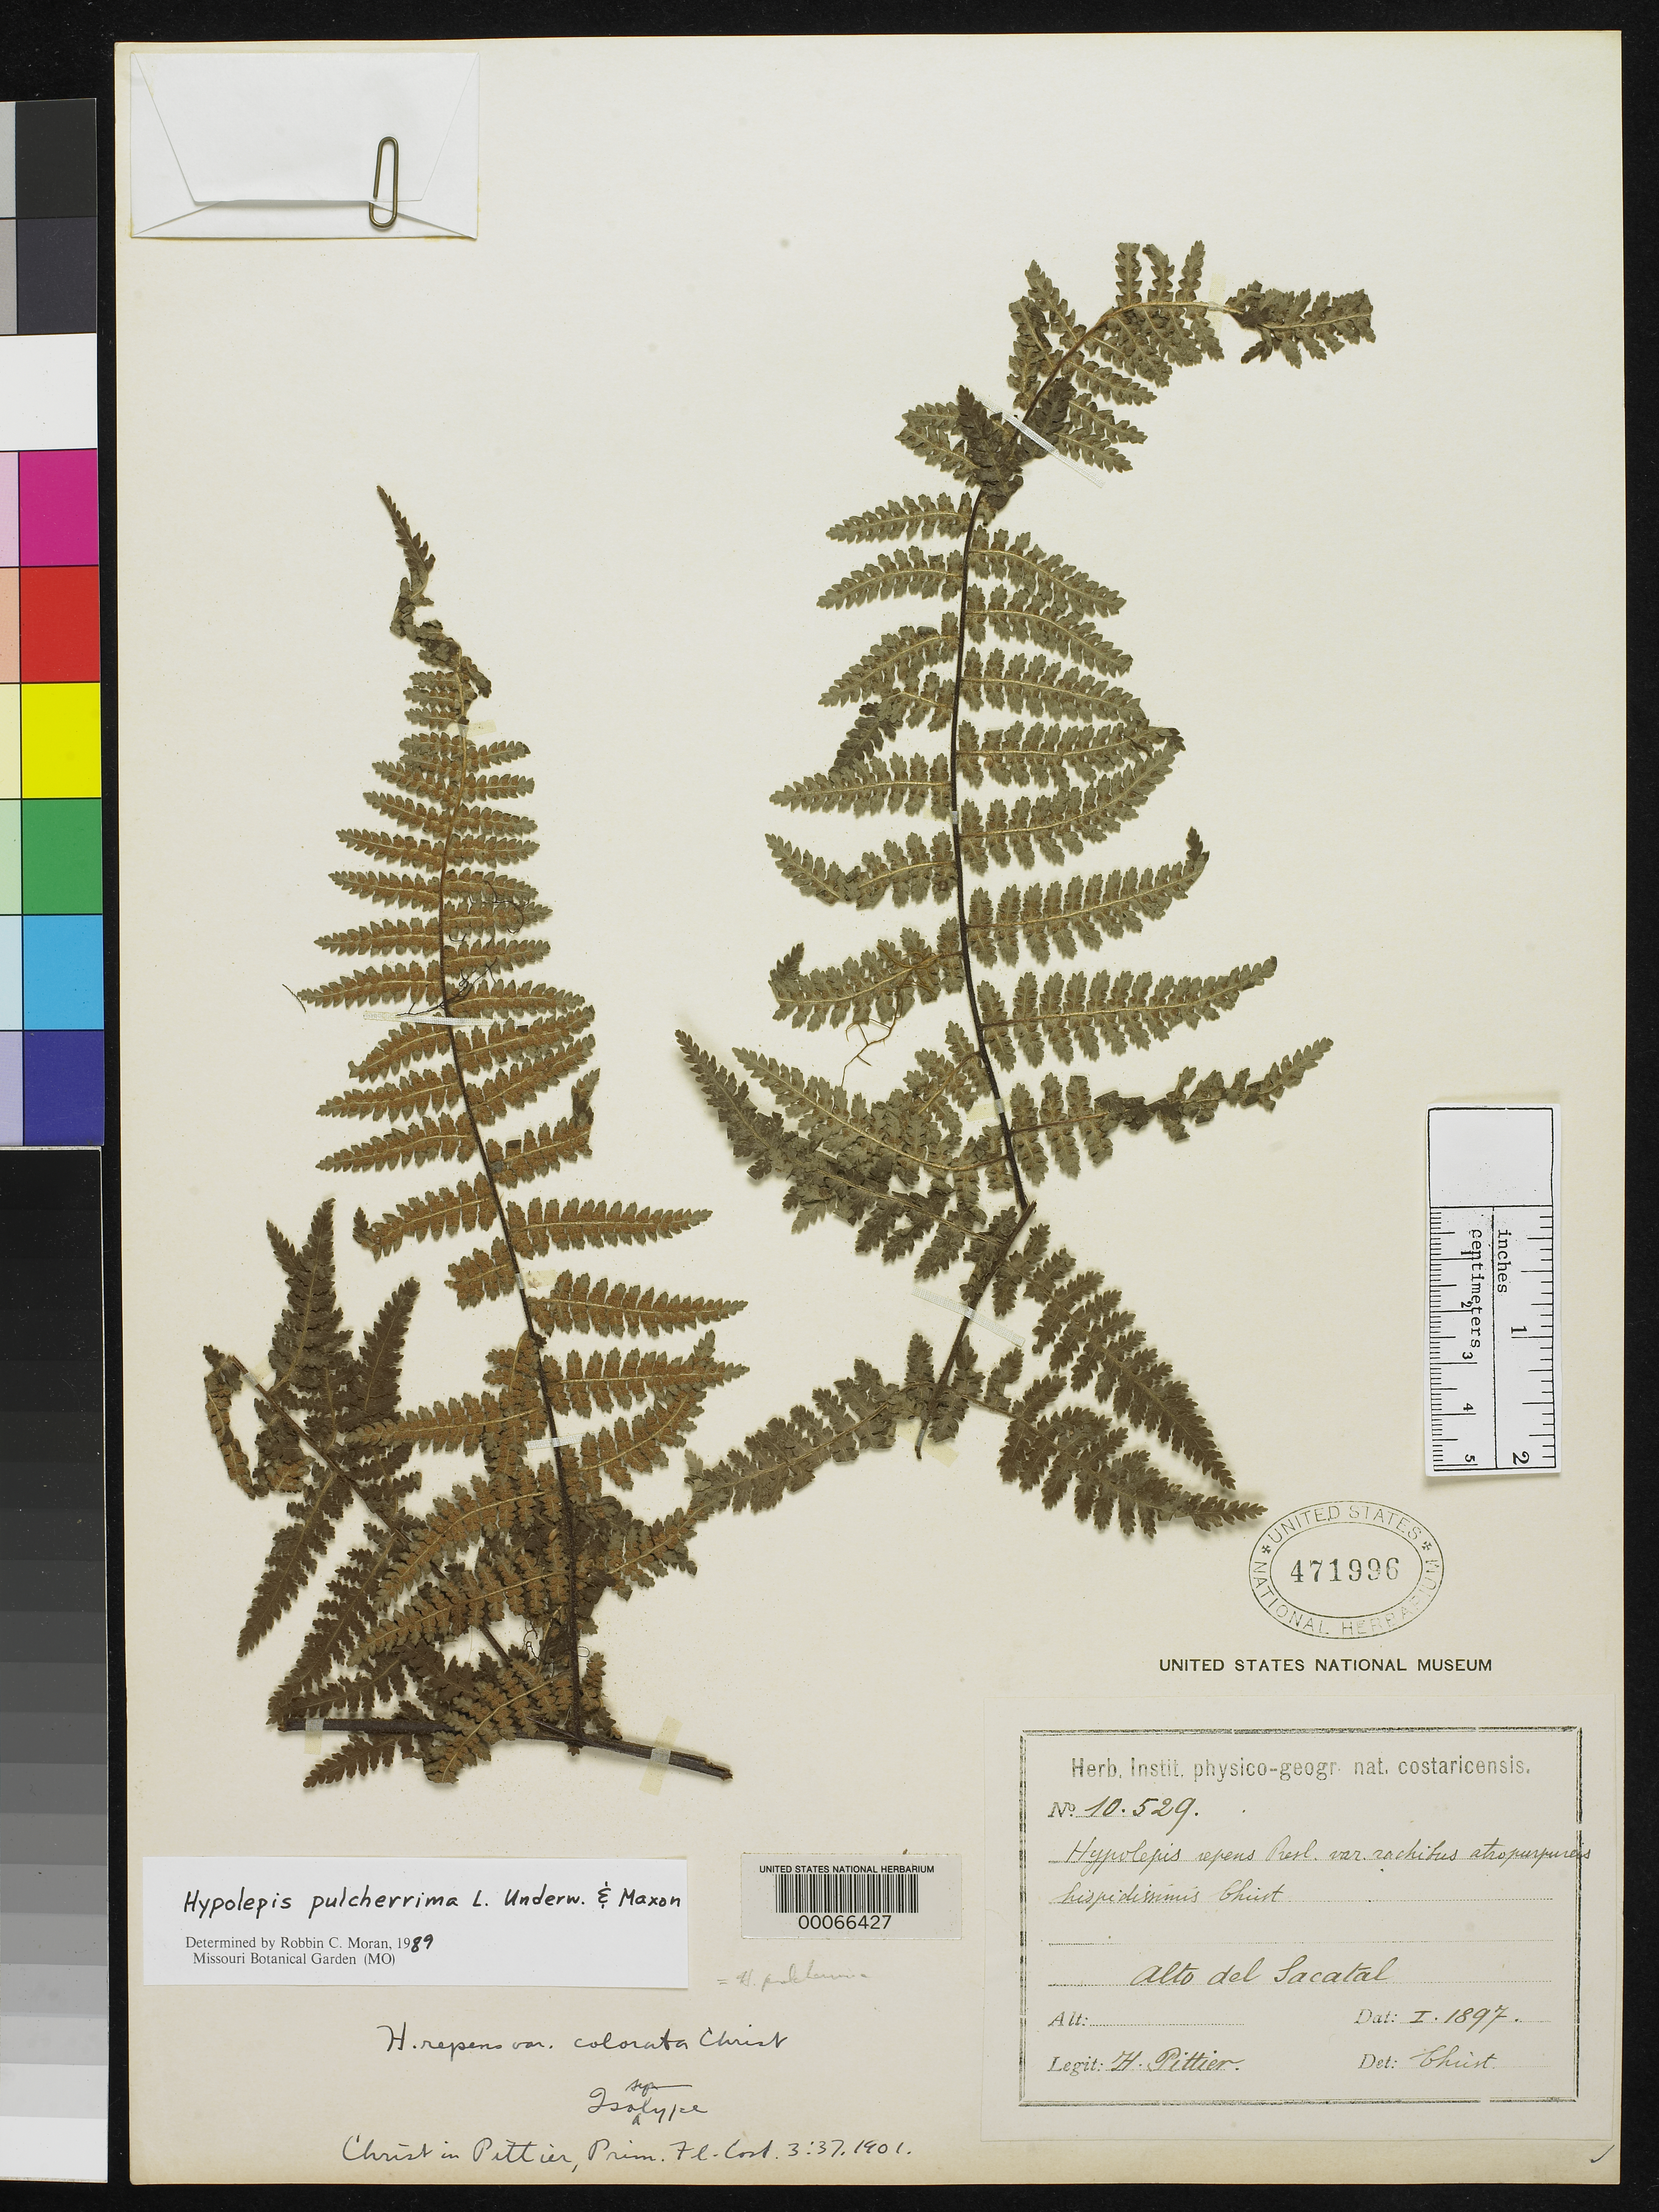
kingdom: Plantae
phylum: Tracheophyta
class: Polypodiopsida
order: Polypodiales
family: Dennstaedtiaceae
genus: Hypolepis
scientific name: Hypolepis repens var. colorata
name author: Christ in Pittier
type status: Isosyntype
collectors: H. F. Pittier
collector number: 10529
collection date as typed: Jan 1897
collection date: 1897-01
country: Costa Rica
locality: Alto del Sacatal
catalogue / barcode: US 471996